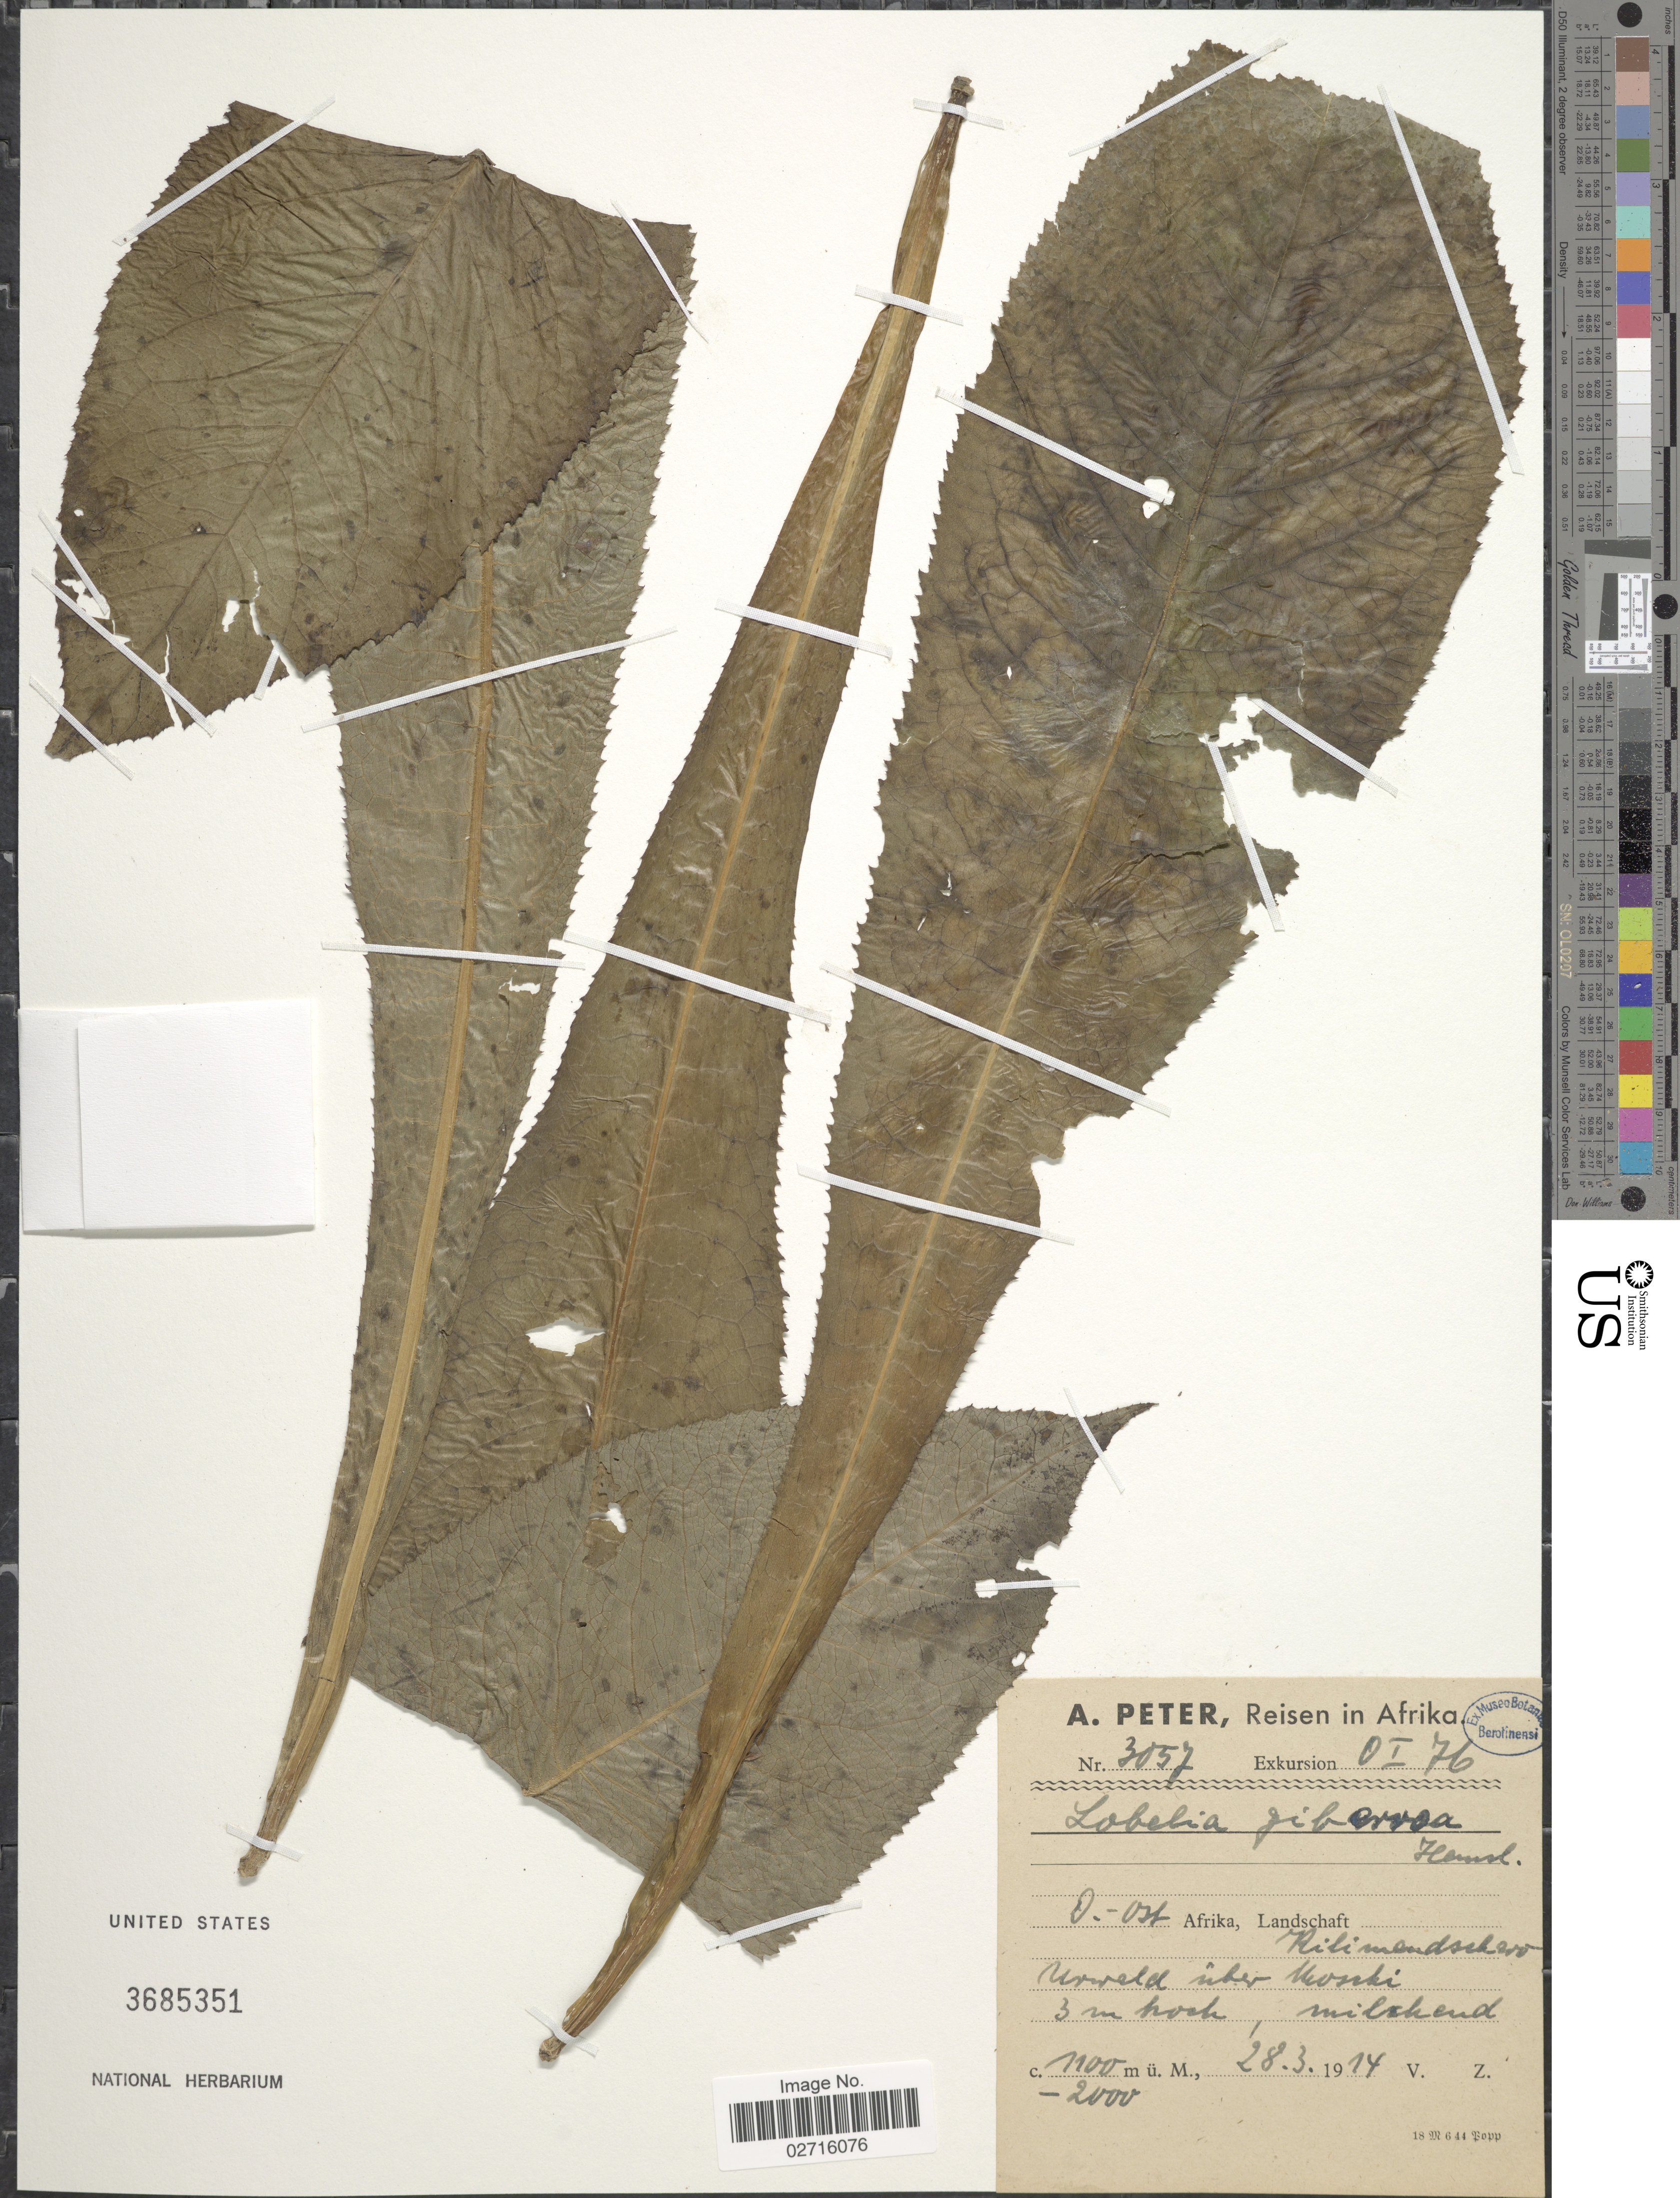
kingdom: Plantae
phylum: Tracheophyta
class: Magnoliopsida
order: Asterales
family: Campanulaceae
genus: Lobelia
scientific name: Lobelia giberroa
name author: Hemsl.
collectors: A. Peter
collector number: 3057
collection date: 1914-03-28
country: Tanzania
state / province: Kilimanjaro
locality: D.-Ost Afrika, Landschaft Kilimandscharo. Urwald über Moschi.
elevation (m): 1100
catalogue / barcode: US 3685351